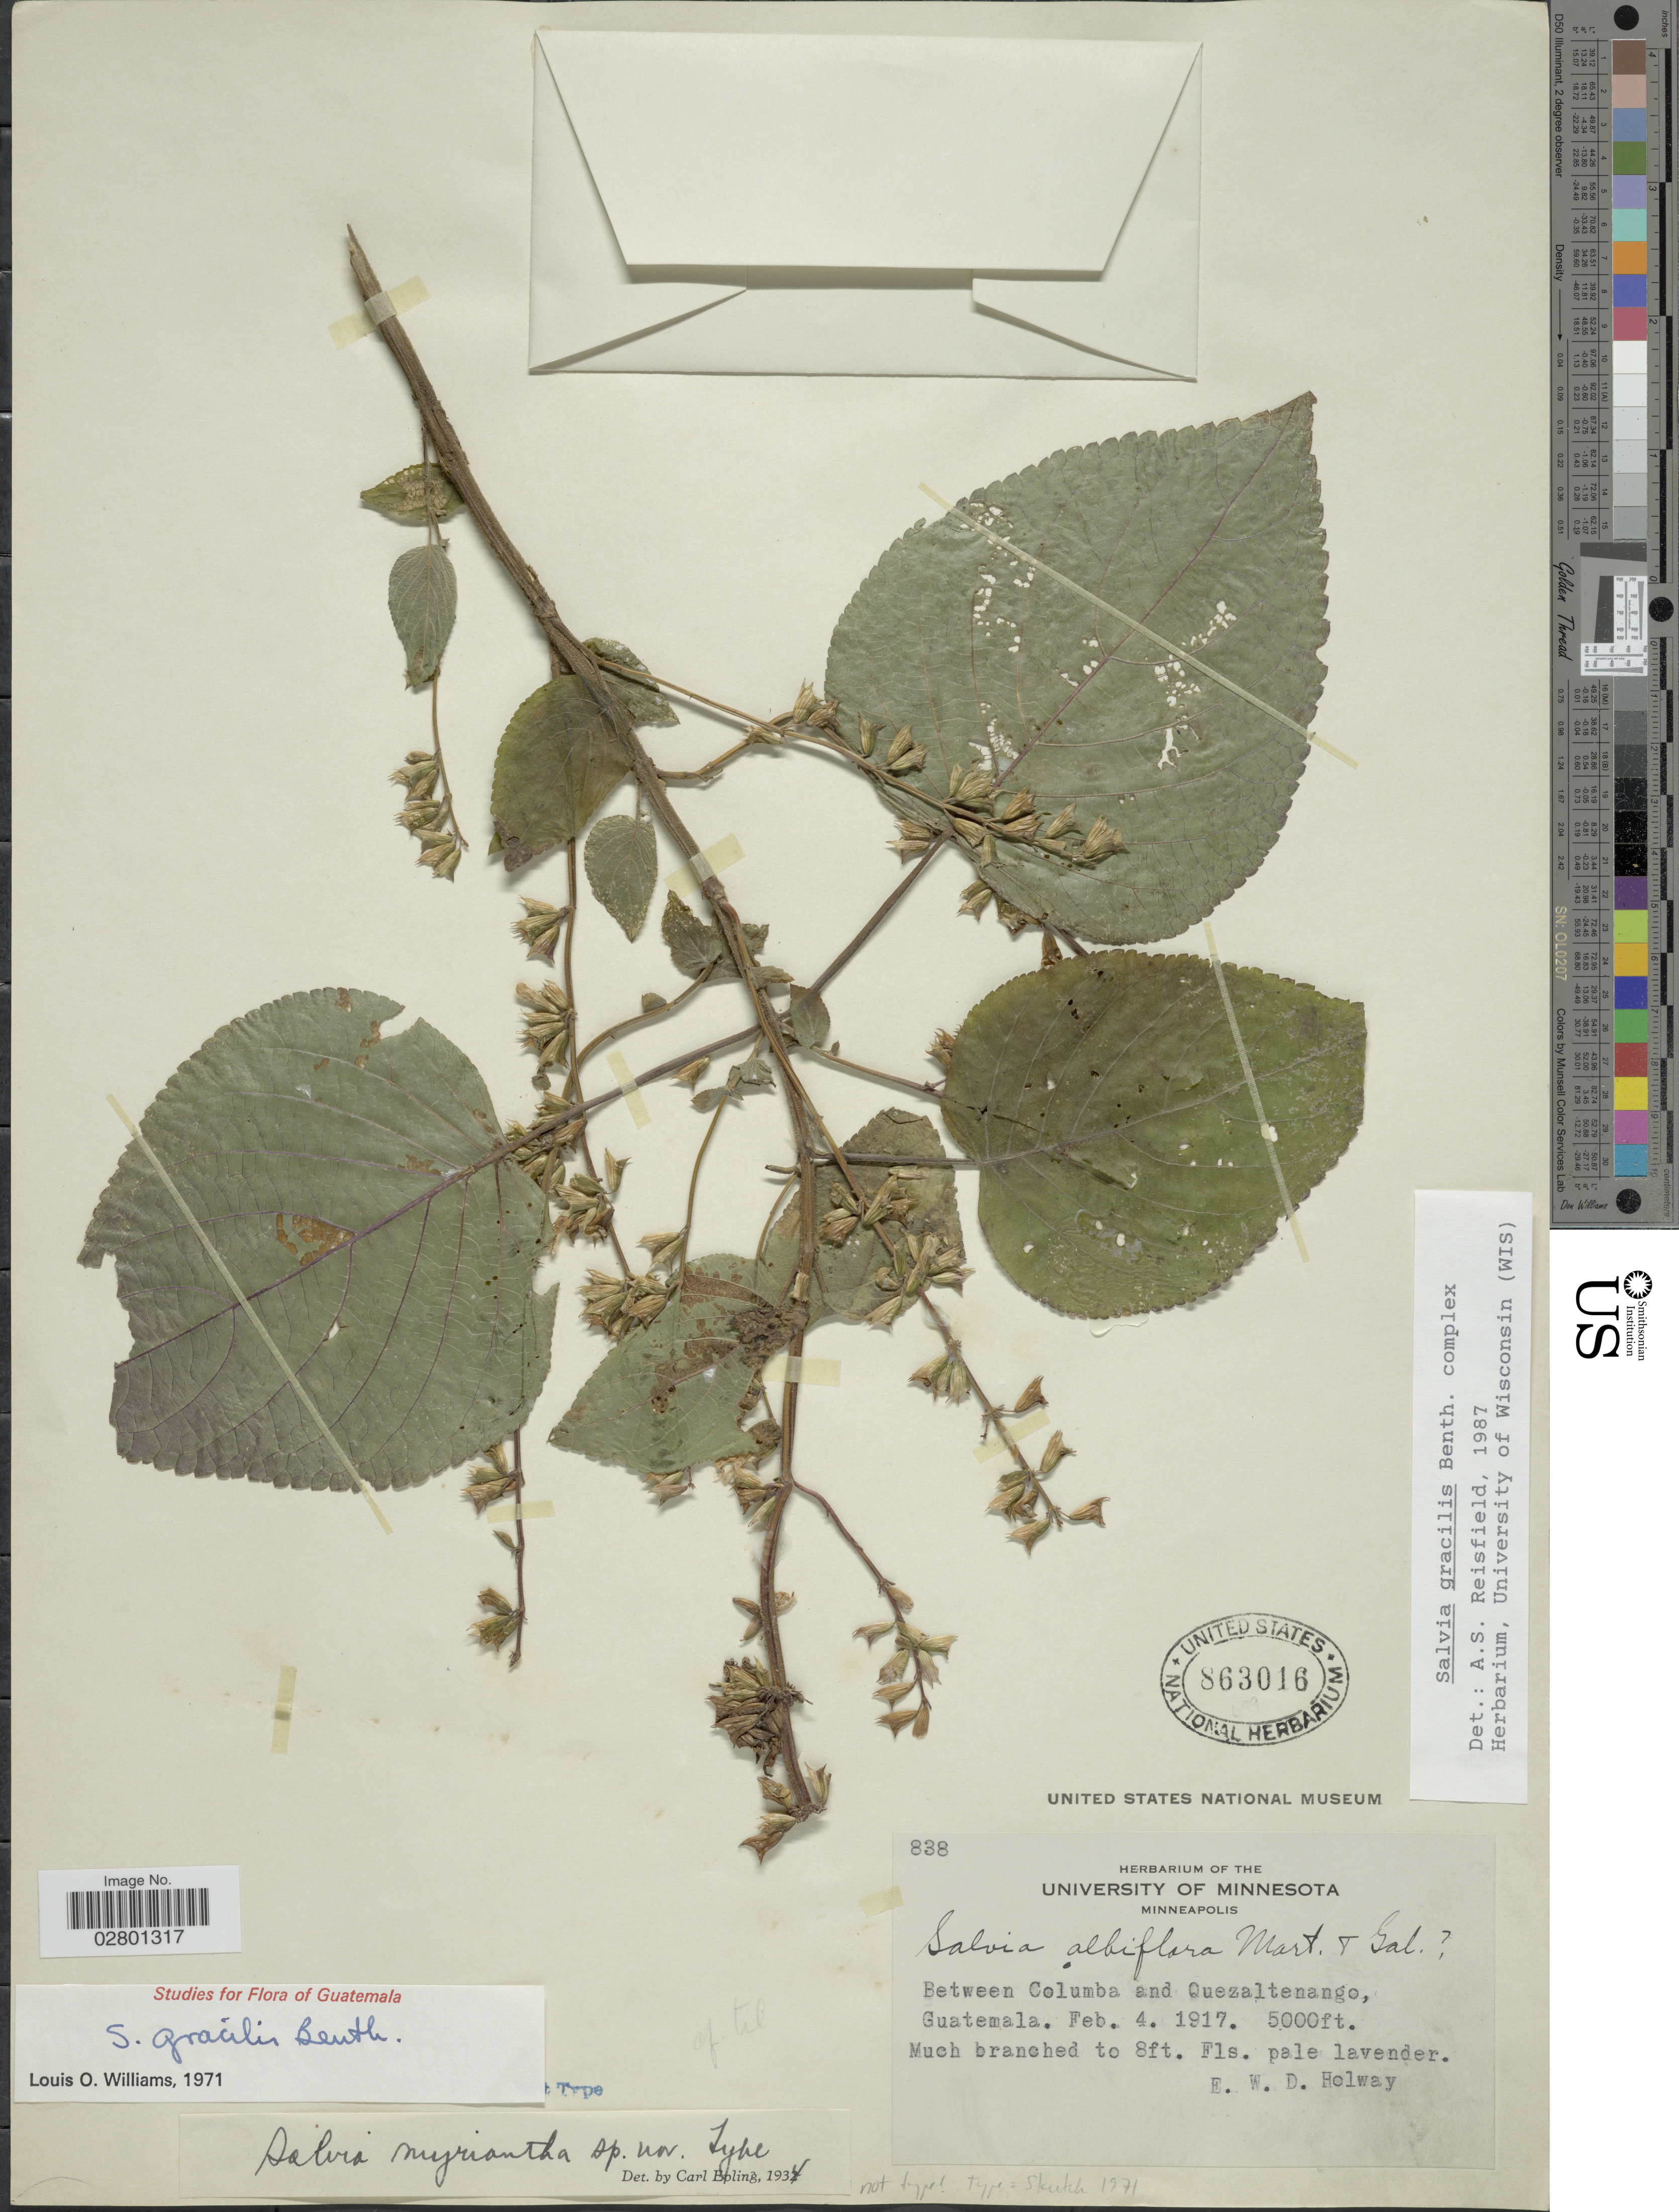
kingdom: Plantae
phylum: Tracheophyta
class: Magnoliopsida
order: Lamiales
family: Lamiaceae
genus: Salvia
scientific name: Salvia gracilis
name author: Benth.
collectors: E. W. D. Holway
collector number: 838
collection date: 1917-02-04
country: Guatemala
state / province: Quetzaltenango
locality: Between Columba and Quezaltenango.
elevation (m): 1524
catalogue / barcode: US 863016